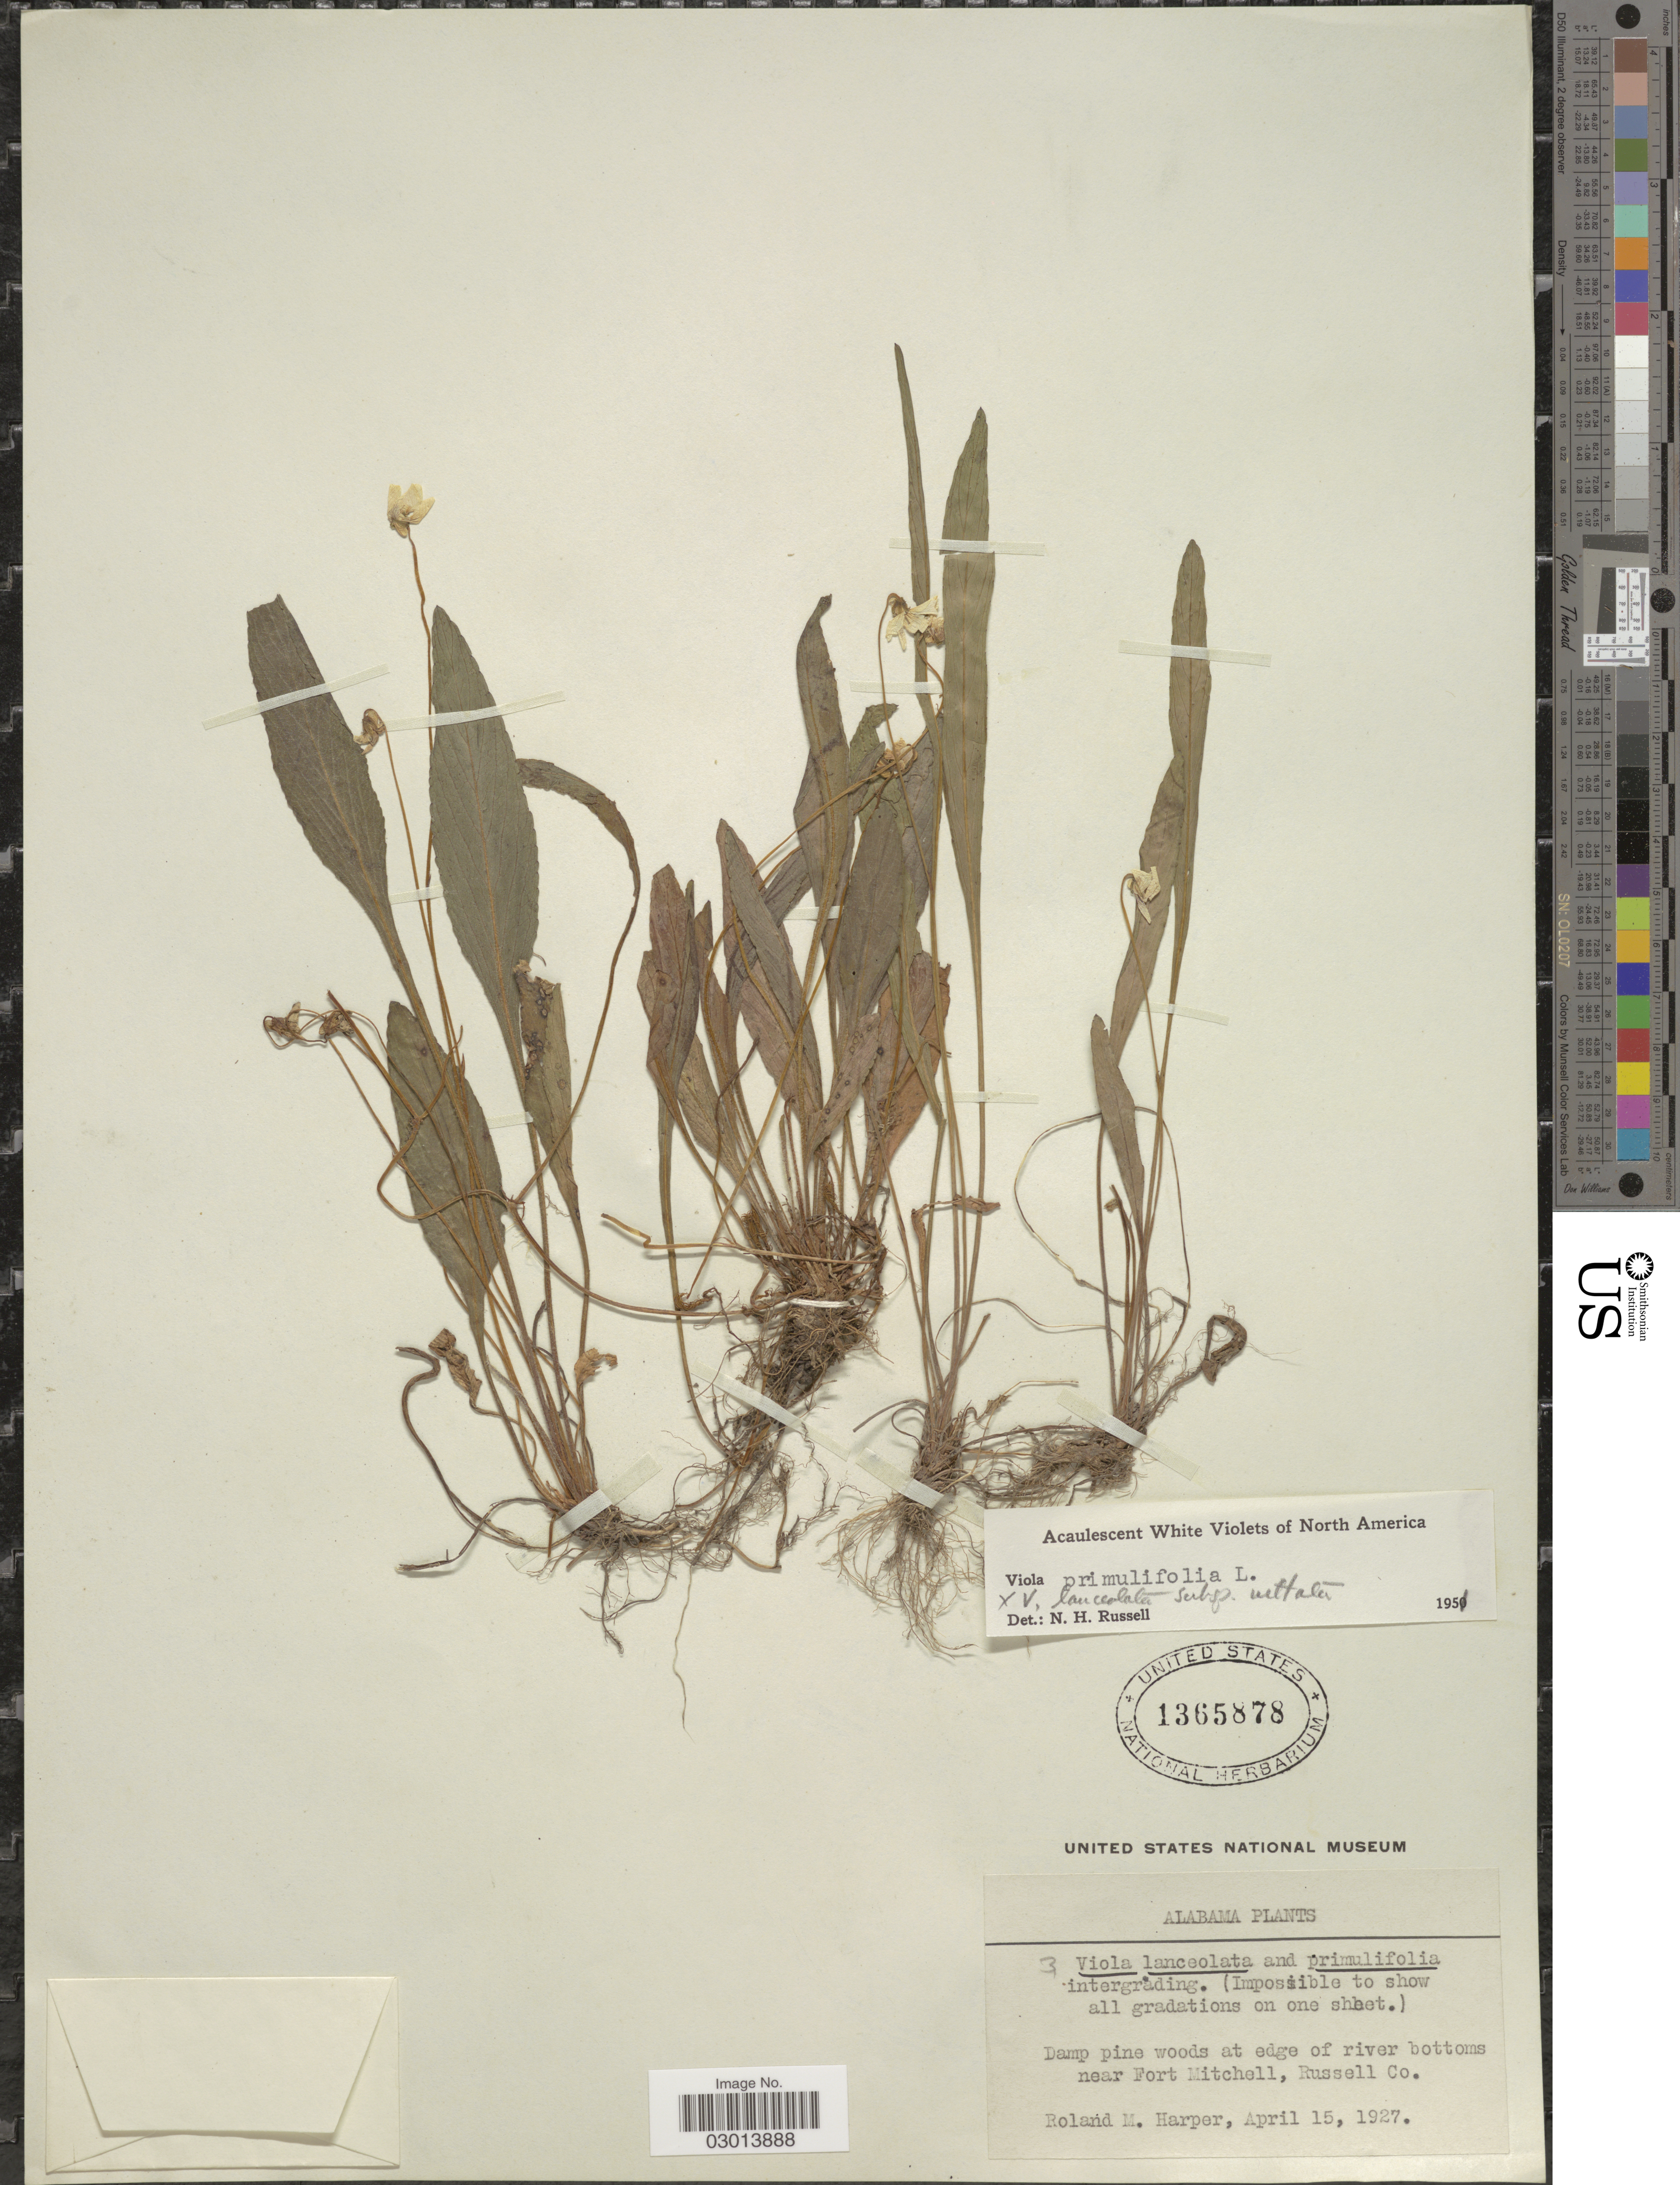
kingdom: Plantae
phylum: Tracheophyta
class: Magnoliopsida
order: Malpighiales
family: Violaceae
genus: Viola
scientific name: Viola primulifolia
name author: L.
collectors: R. M. Harper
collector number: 3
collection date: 1927-04-15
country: United States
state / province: Alabama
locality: Damp pine woods at edge of river bottoms near Fort Mitchell, Russell Co.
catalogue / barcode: US 1365878